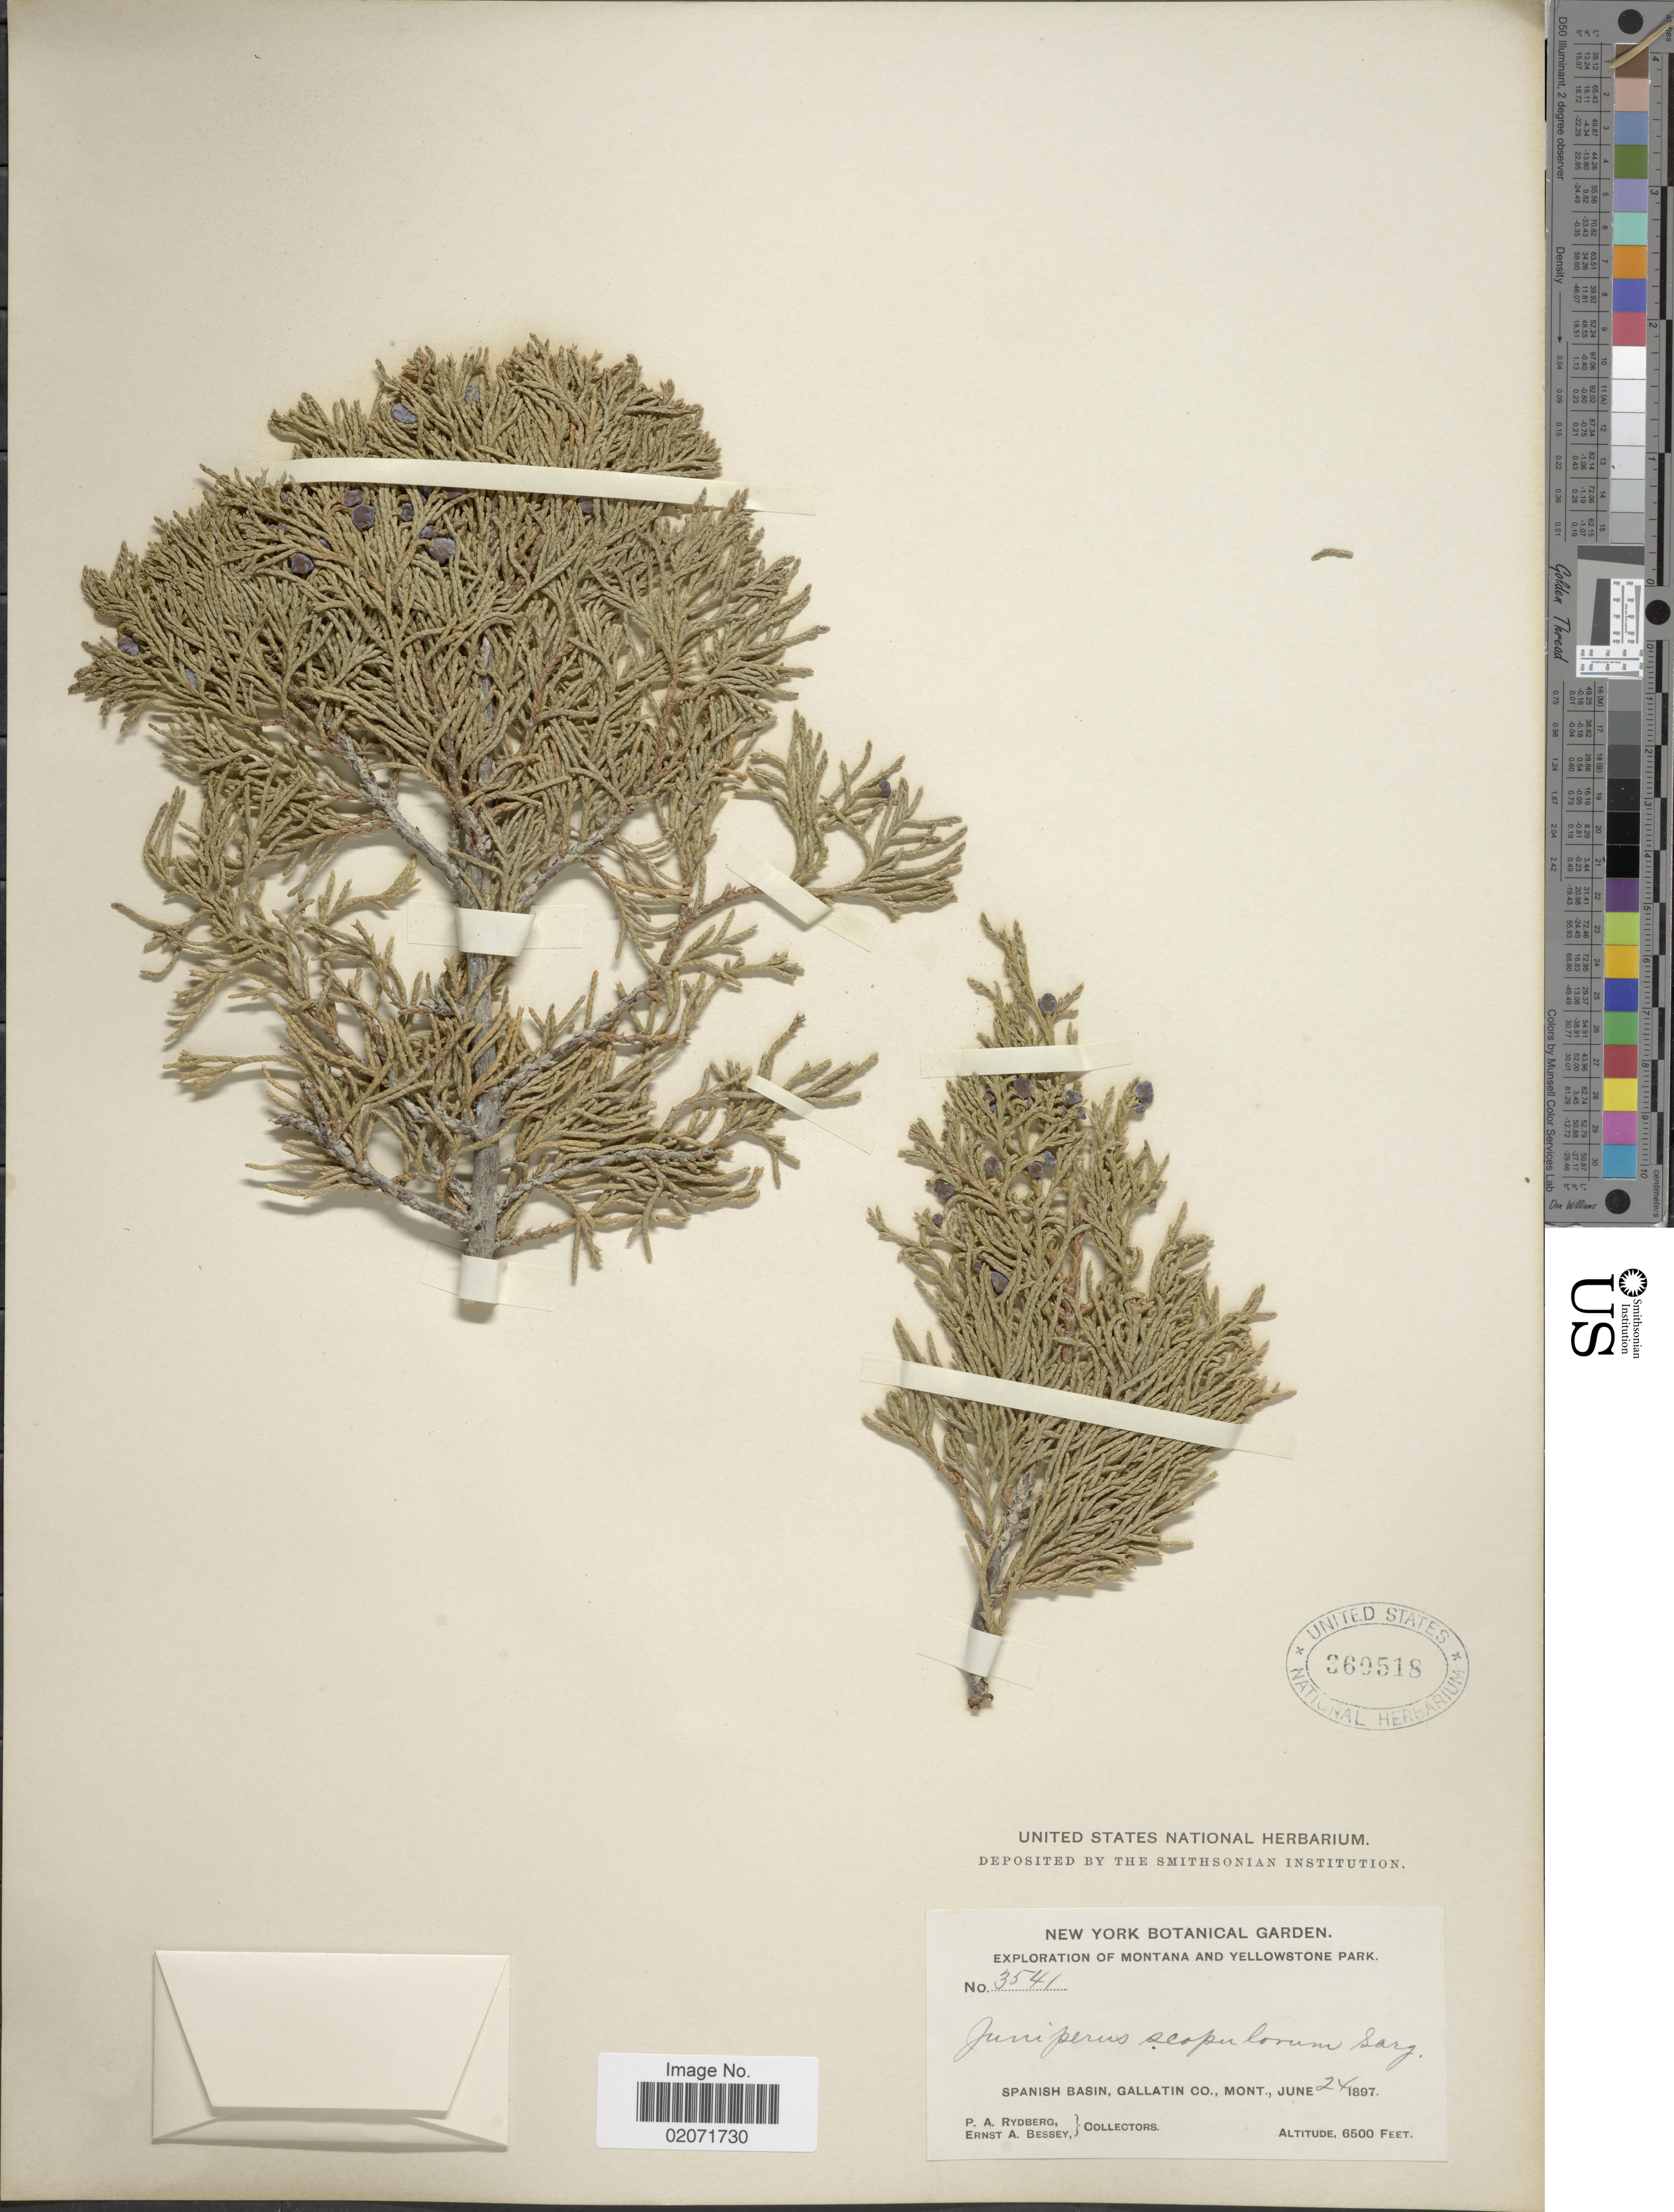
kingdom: Plantae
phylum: Tracheophyta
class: Pinopsida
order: Pinales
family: Cupressaceae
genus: Juniperus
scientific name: Juniperus scopulorum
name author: Sarg.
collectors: P. A. Rydberg & E. A. Bessey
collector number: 3541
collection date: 1897-06-24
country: United States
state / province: Montana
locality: Montana and Yellowstone Park and Yellowstone Park, Spnish Basin, Gallatin Co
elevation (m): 1981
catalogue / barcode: US 360518